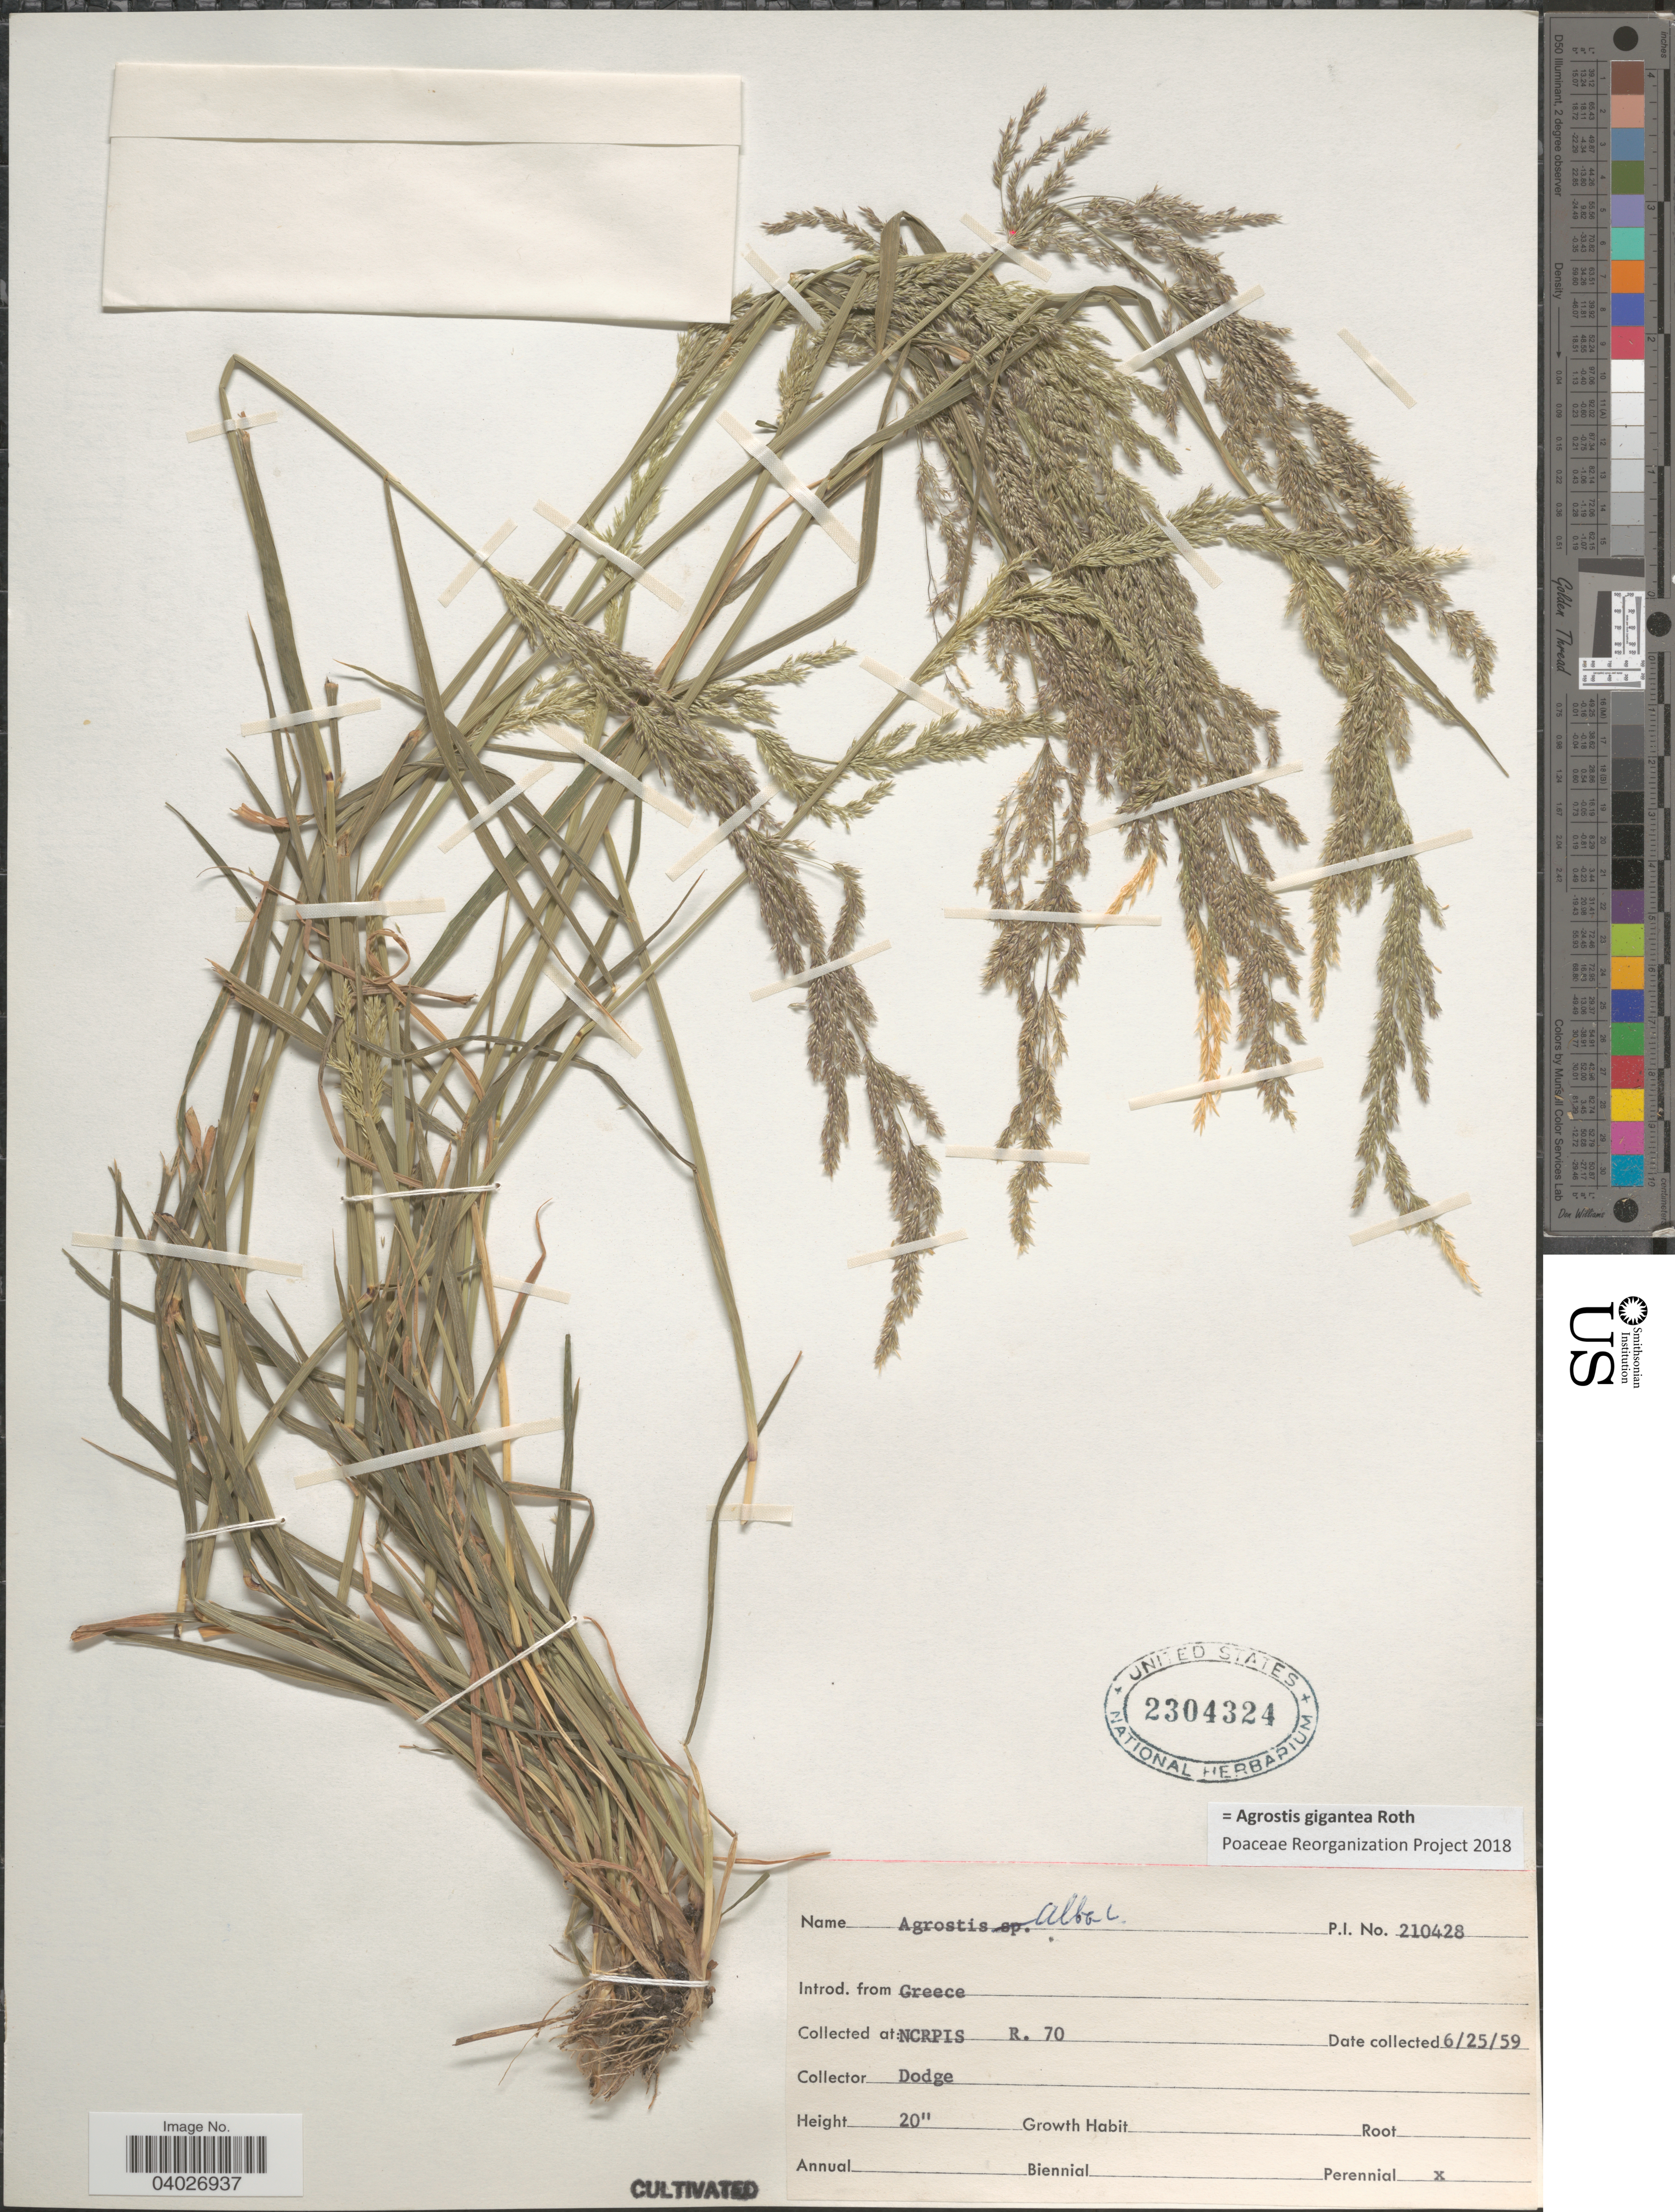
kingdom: Plantae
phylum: Tracheophyta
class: Liliopsida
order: Poales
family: Poaceae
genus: Agrostis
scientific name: Agrostis gigantea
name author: Roth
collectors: -. Dodge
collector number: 210428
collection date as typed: Transcribed d/m/y: 25/6/59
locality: NCRPIS R. 70.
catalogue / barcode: US 2304324